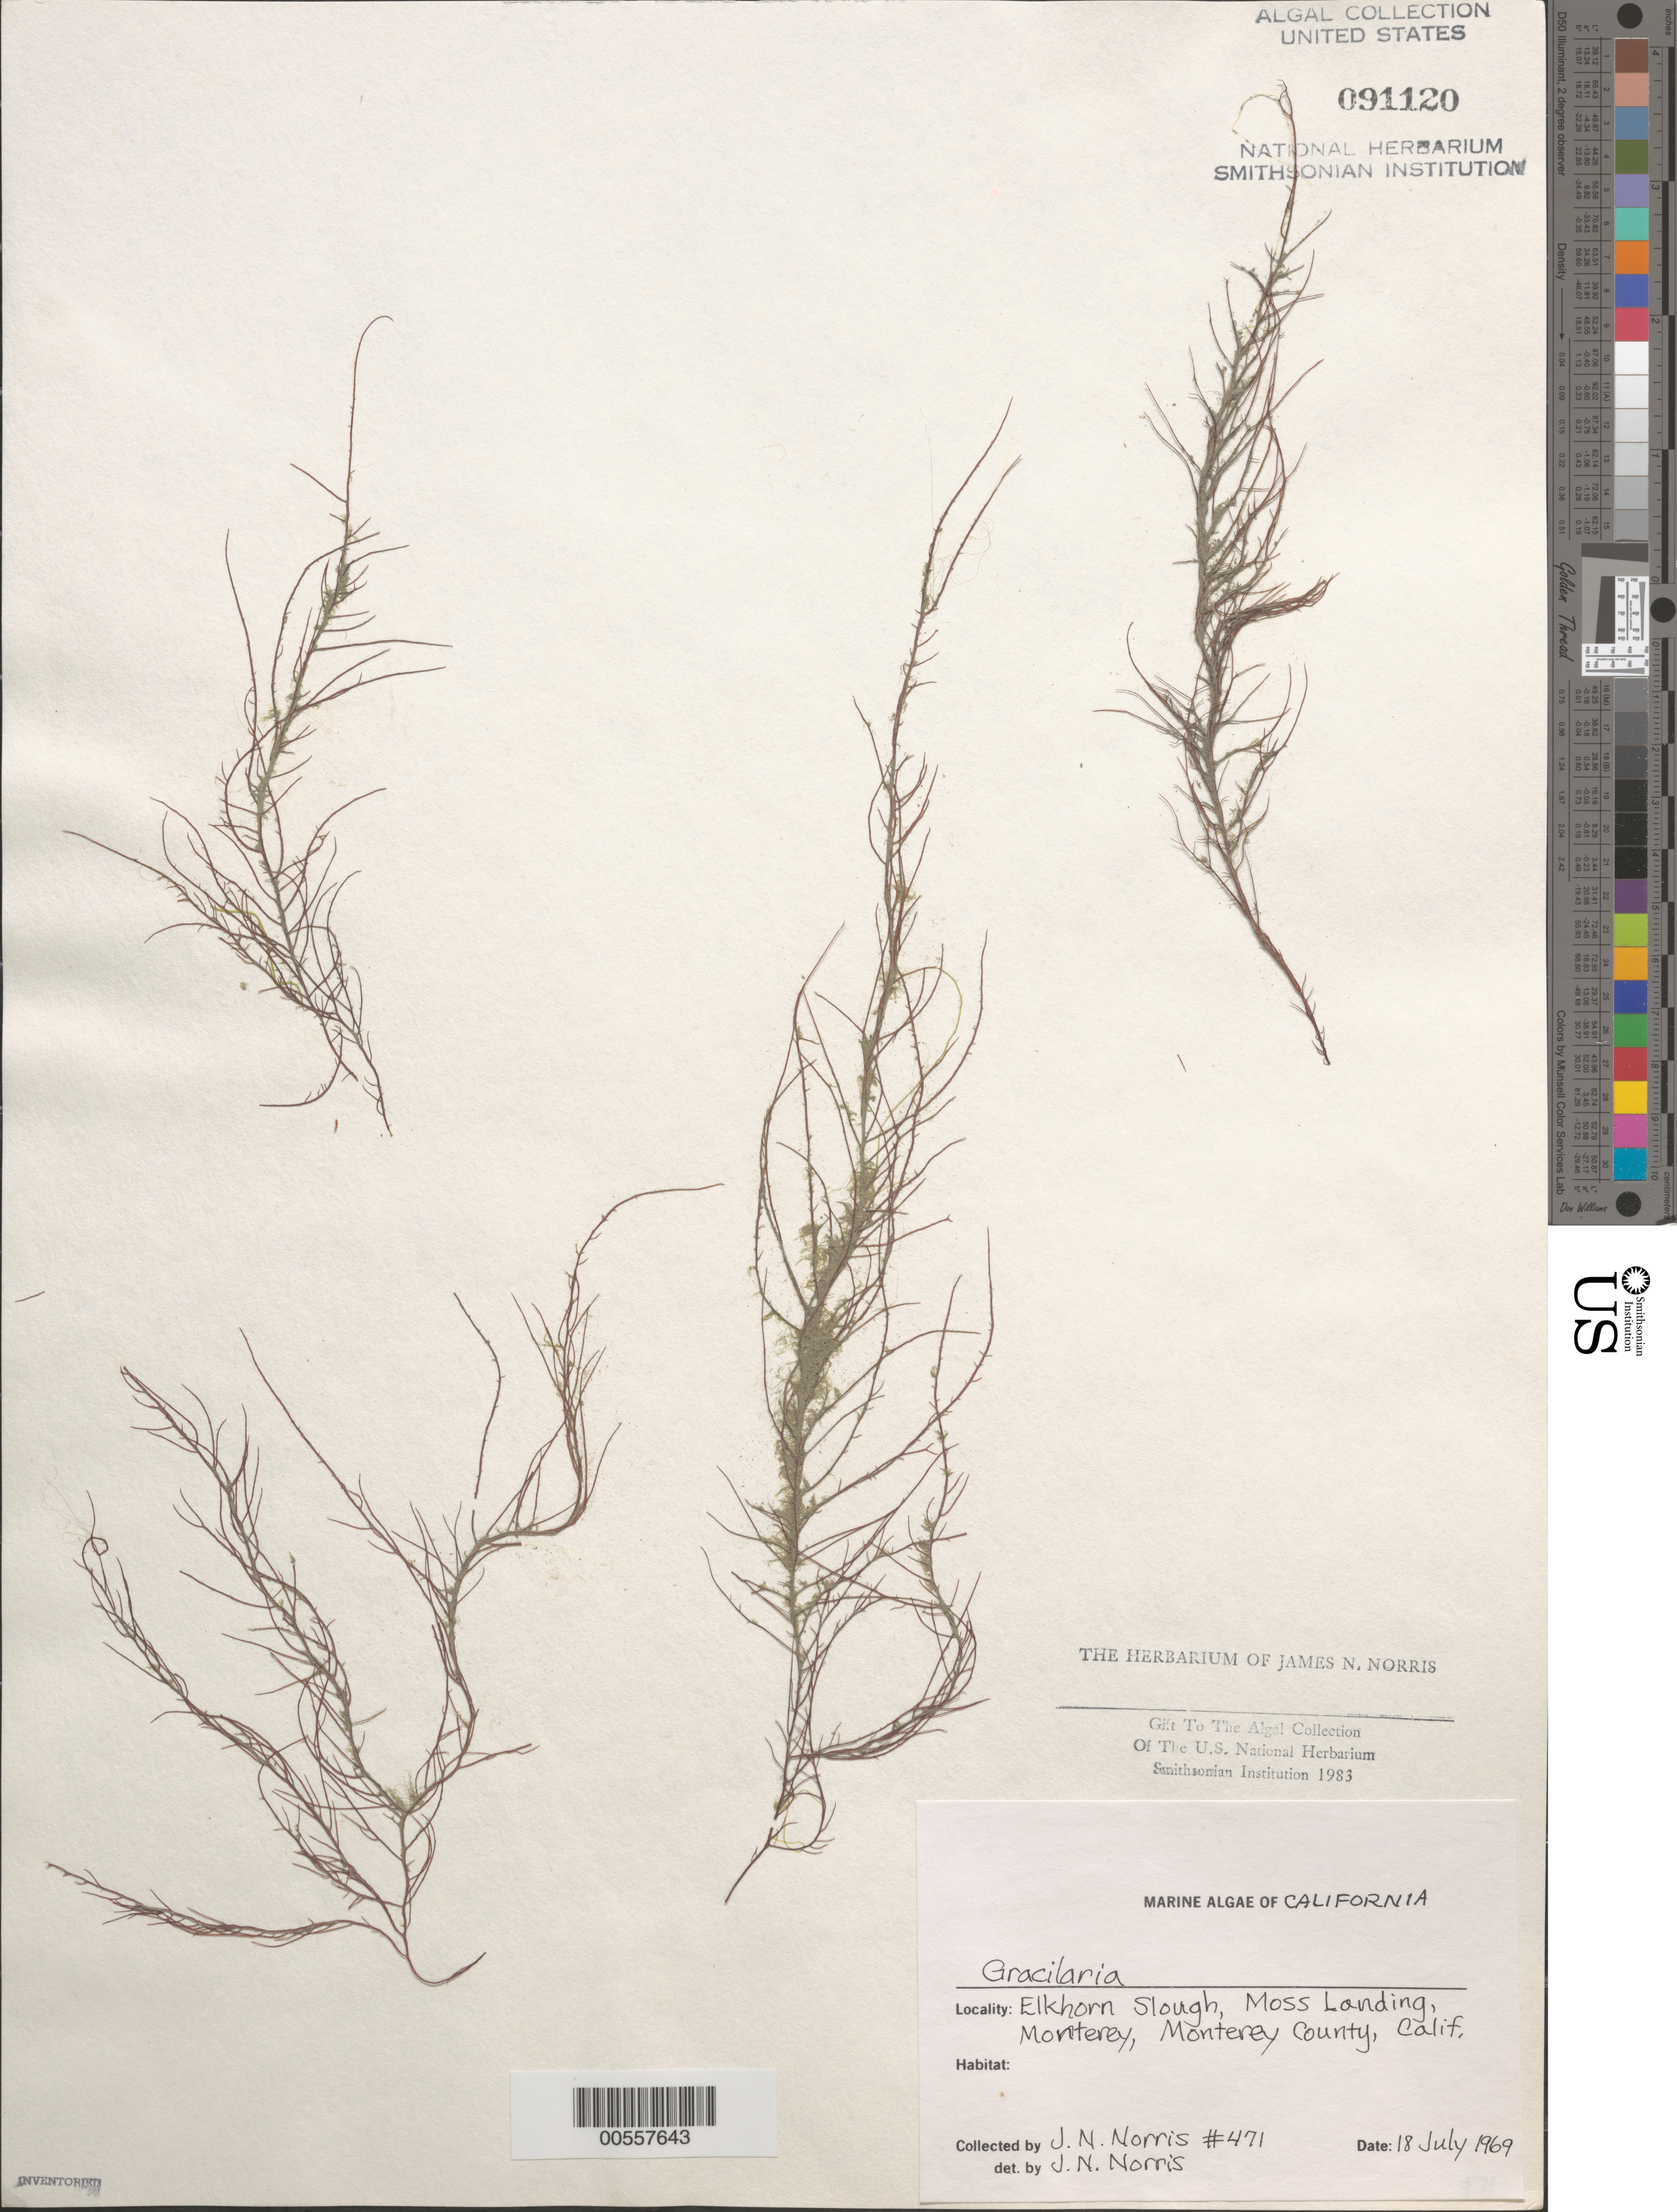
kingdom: Plantae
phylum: Rhodophyta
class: Florideophyceae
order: Gracilariales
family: Gracilariaceae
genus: Gracilaria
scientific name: Gracilaria sp.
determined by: Norris, James N.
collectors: J. N. Norris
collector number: JN-471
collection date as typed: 18 Jul 1969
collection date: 1969-07-18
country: United States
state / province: California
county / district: Monterey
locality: Elkhorn Slough, Moss Landing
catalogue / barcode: US 91120